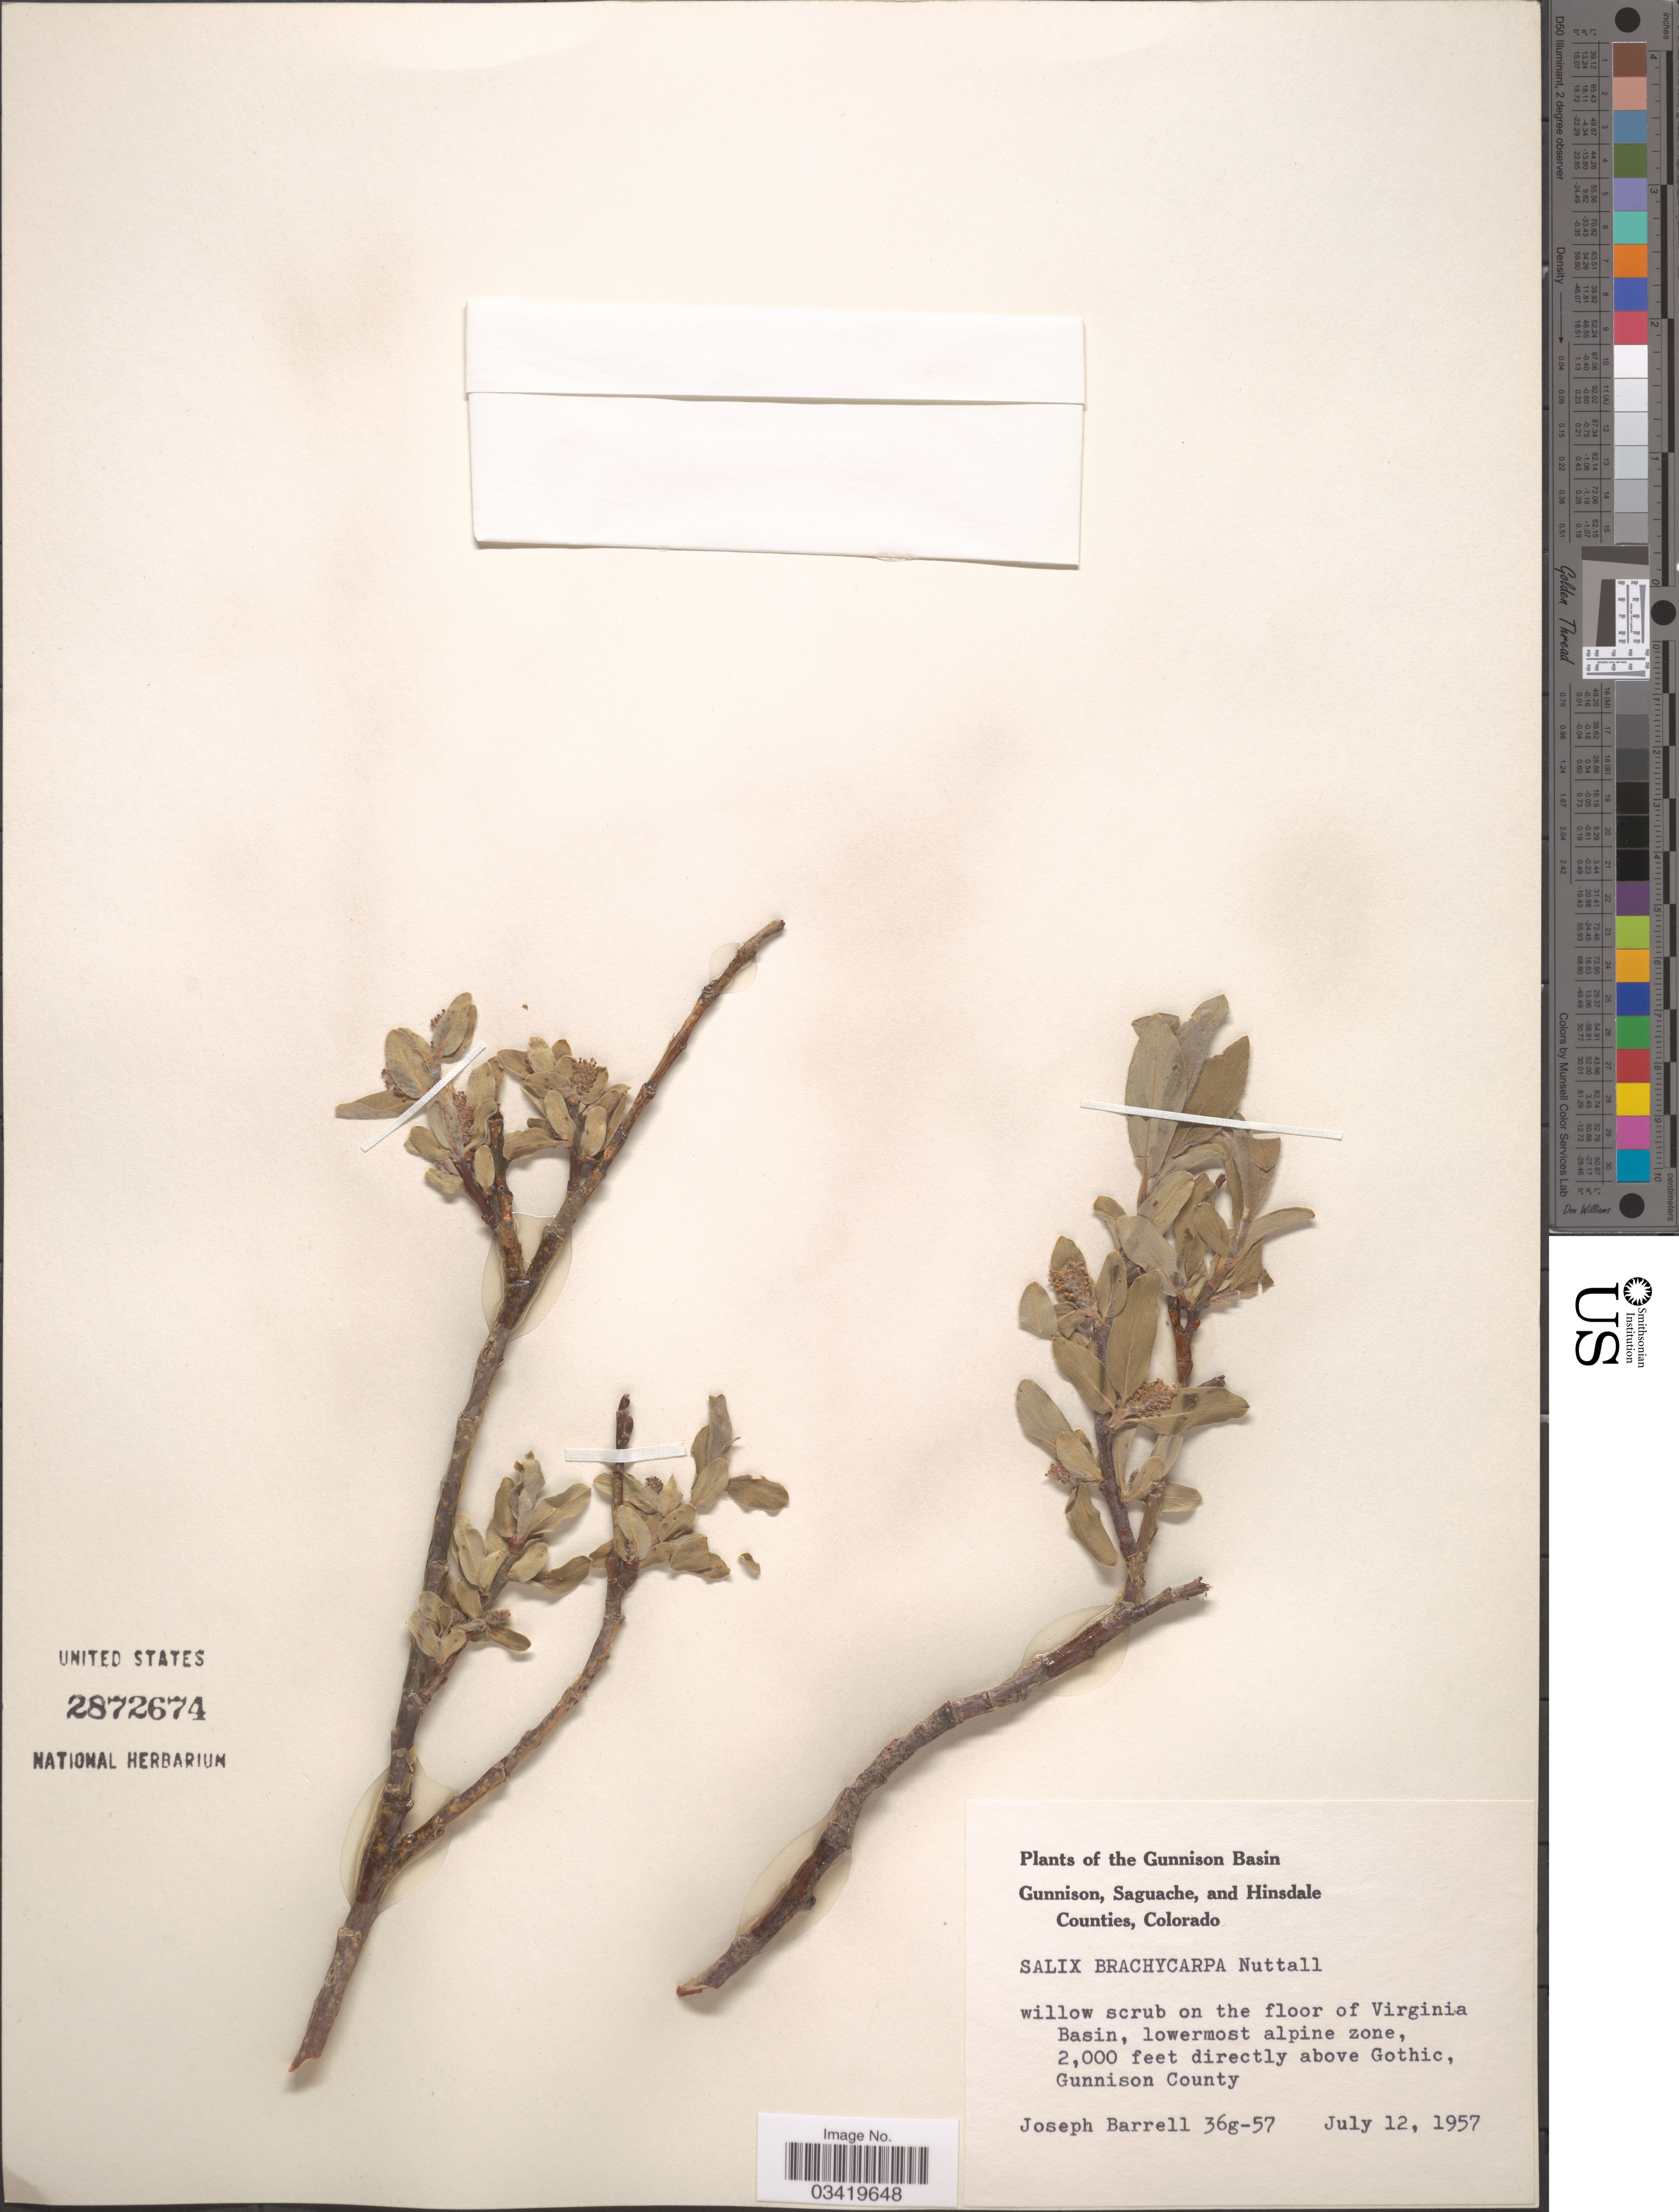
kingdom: Plantae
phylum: Tracheophyta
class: Magnoliopsida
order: Malpighiales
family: Salicaceae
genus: Salix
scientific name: Salix brachycarpa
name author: Nutt.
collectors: J. Barrell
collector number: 36g-57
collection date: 1957-07-12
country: United States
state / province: Colorado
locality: The Gunnison Basin. On the floor of Virginia Basin, lowermost alpine zone, 2,000 feet directly above Gothic, Gunnison County.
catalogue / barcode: US 2872674